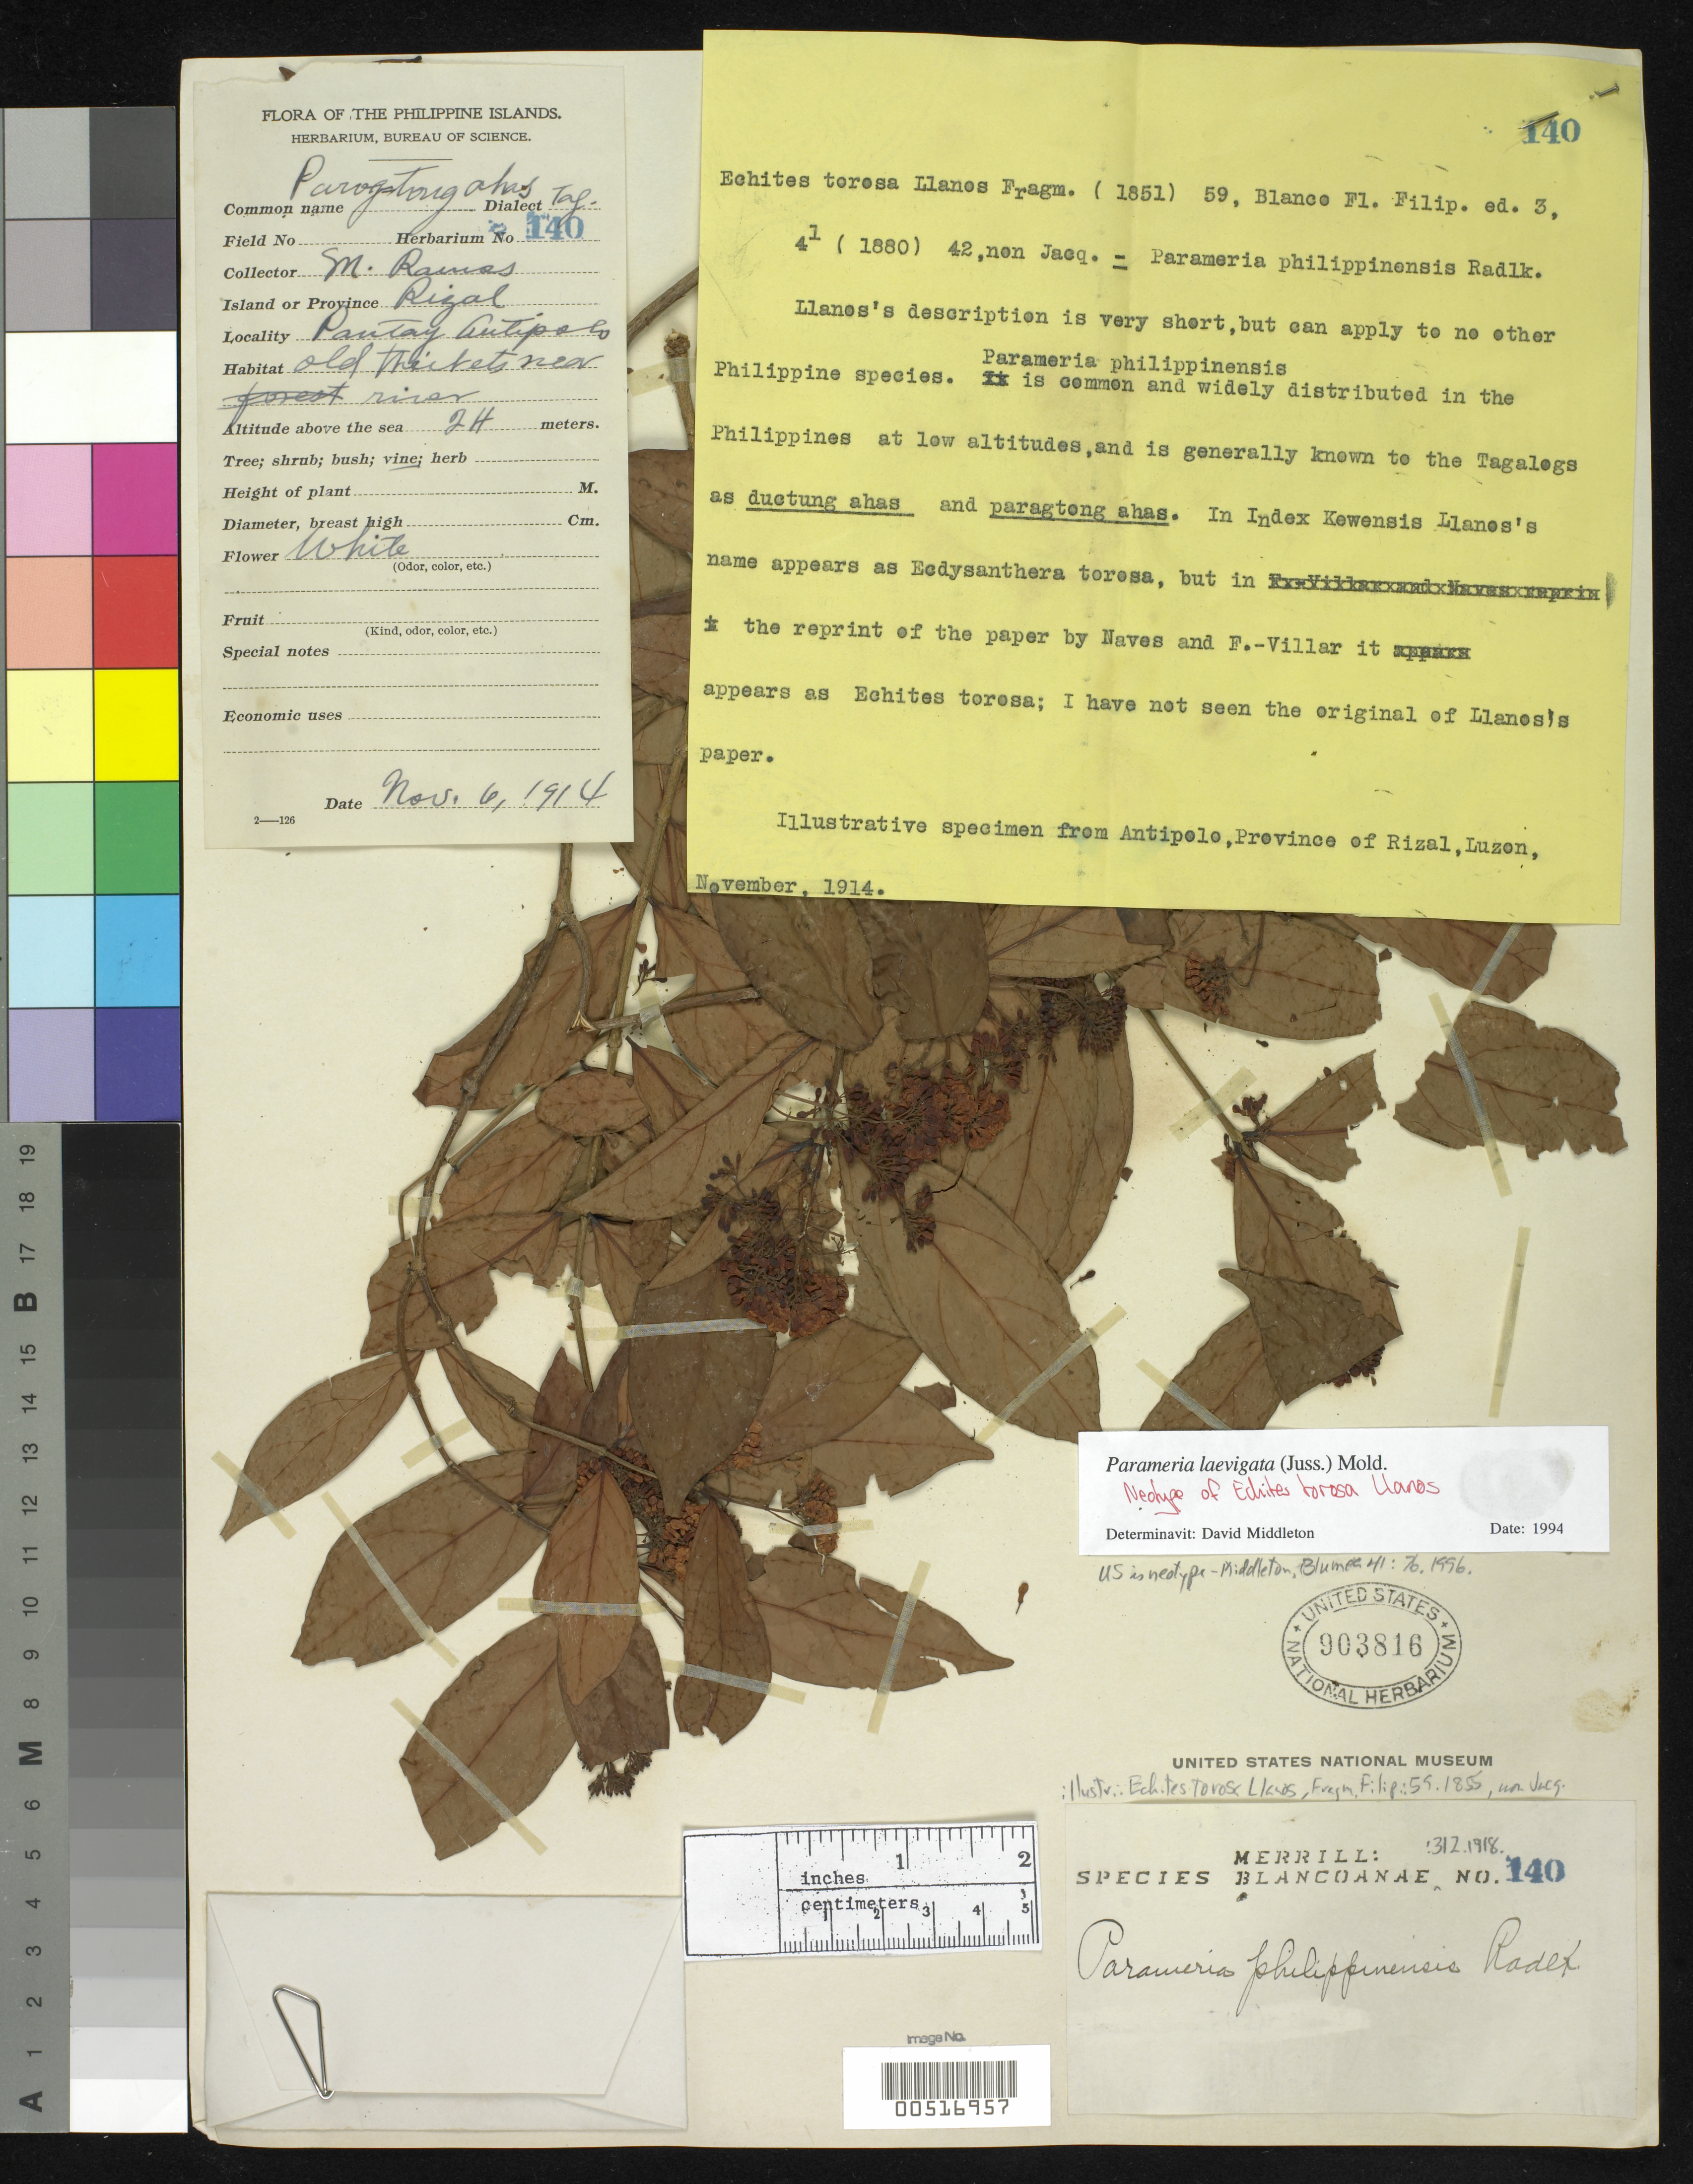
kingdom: Plantae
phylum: Tracheophyta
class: Magnoliopsida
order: Gentianales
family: Apocynaceae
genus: Echites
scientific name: Echites torosa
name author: Llanos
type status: Isoneotype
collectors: M. Ramos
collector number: Sp. Blancoan. 0140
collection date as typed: Nov 1914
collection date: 1914-11-06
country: Philippines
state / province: Calabarzon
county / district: Rizal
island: Luzon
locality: Antipolo.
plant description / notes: Cited by E.D. Merrill in Sp. Blancoan. 312. 1918.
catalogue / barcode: US 903816